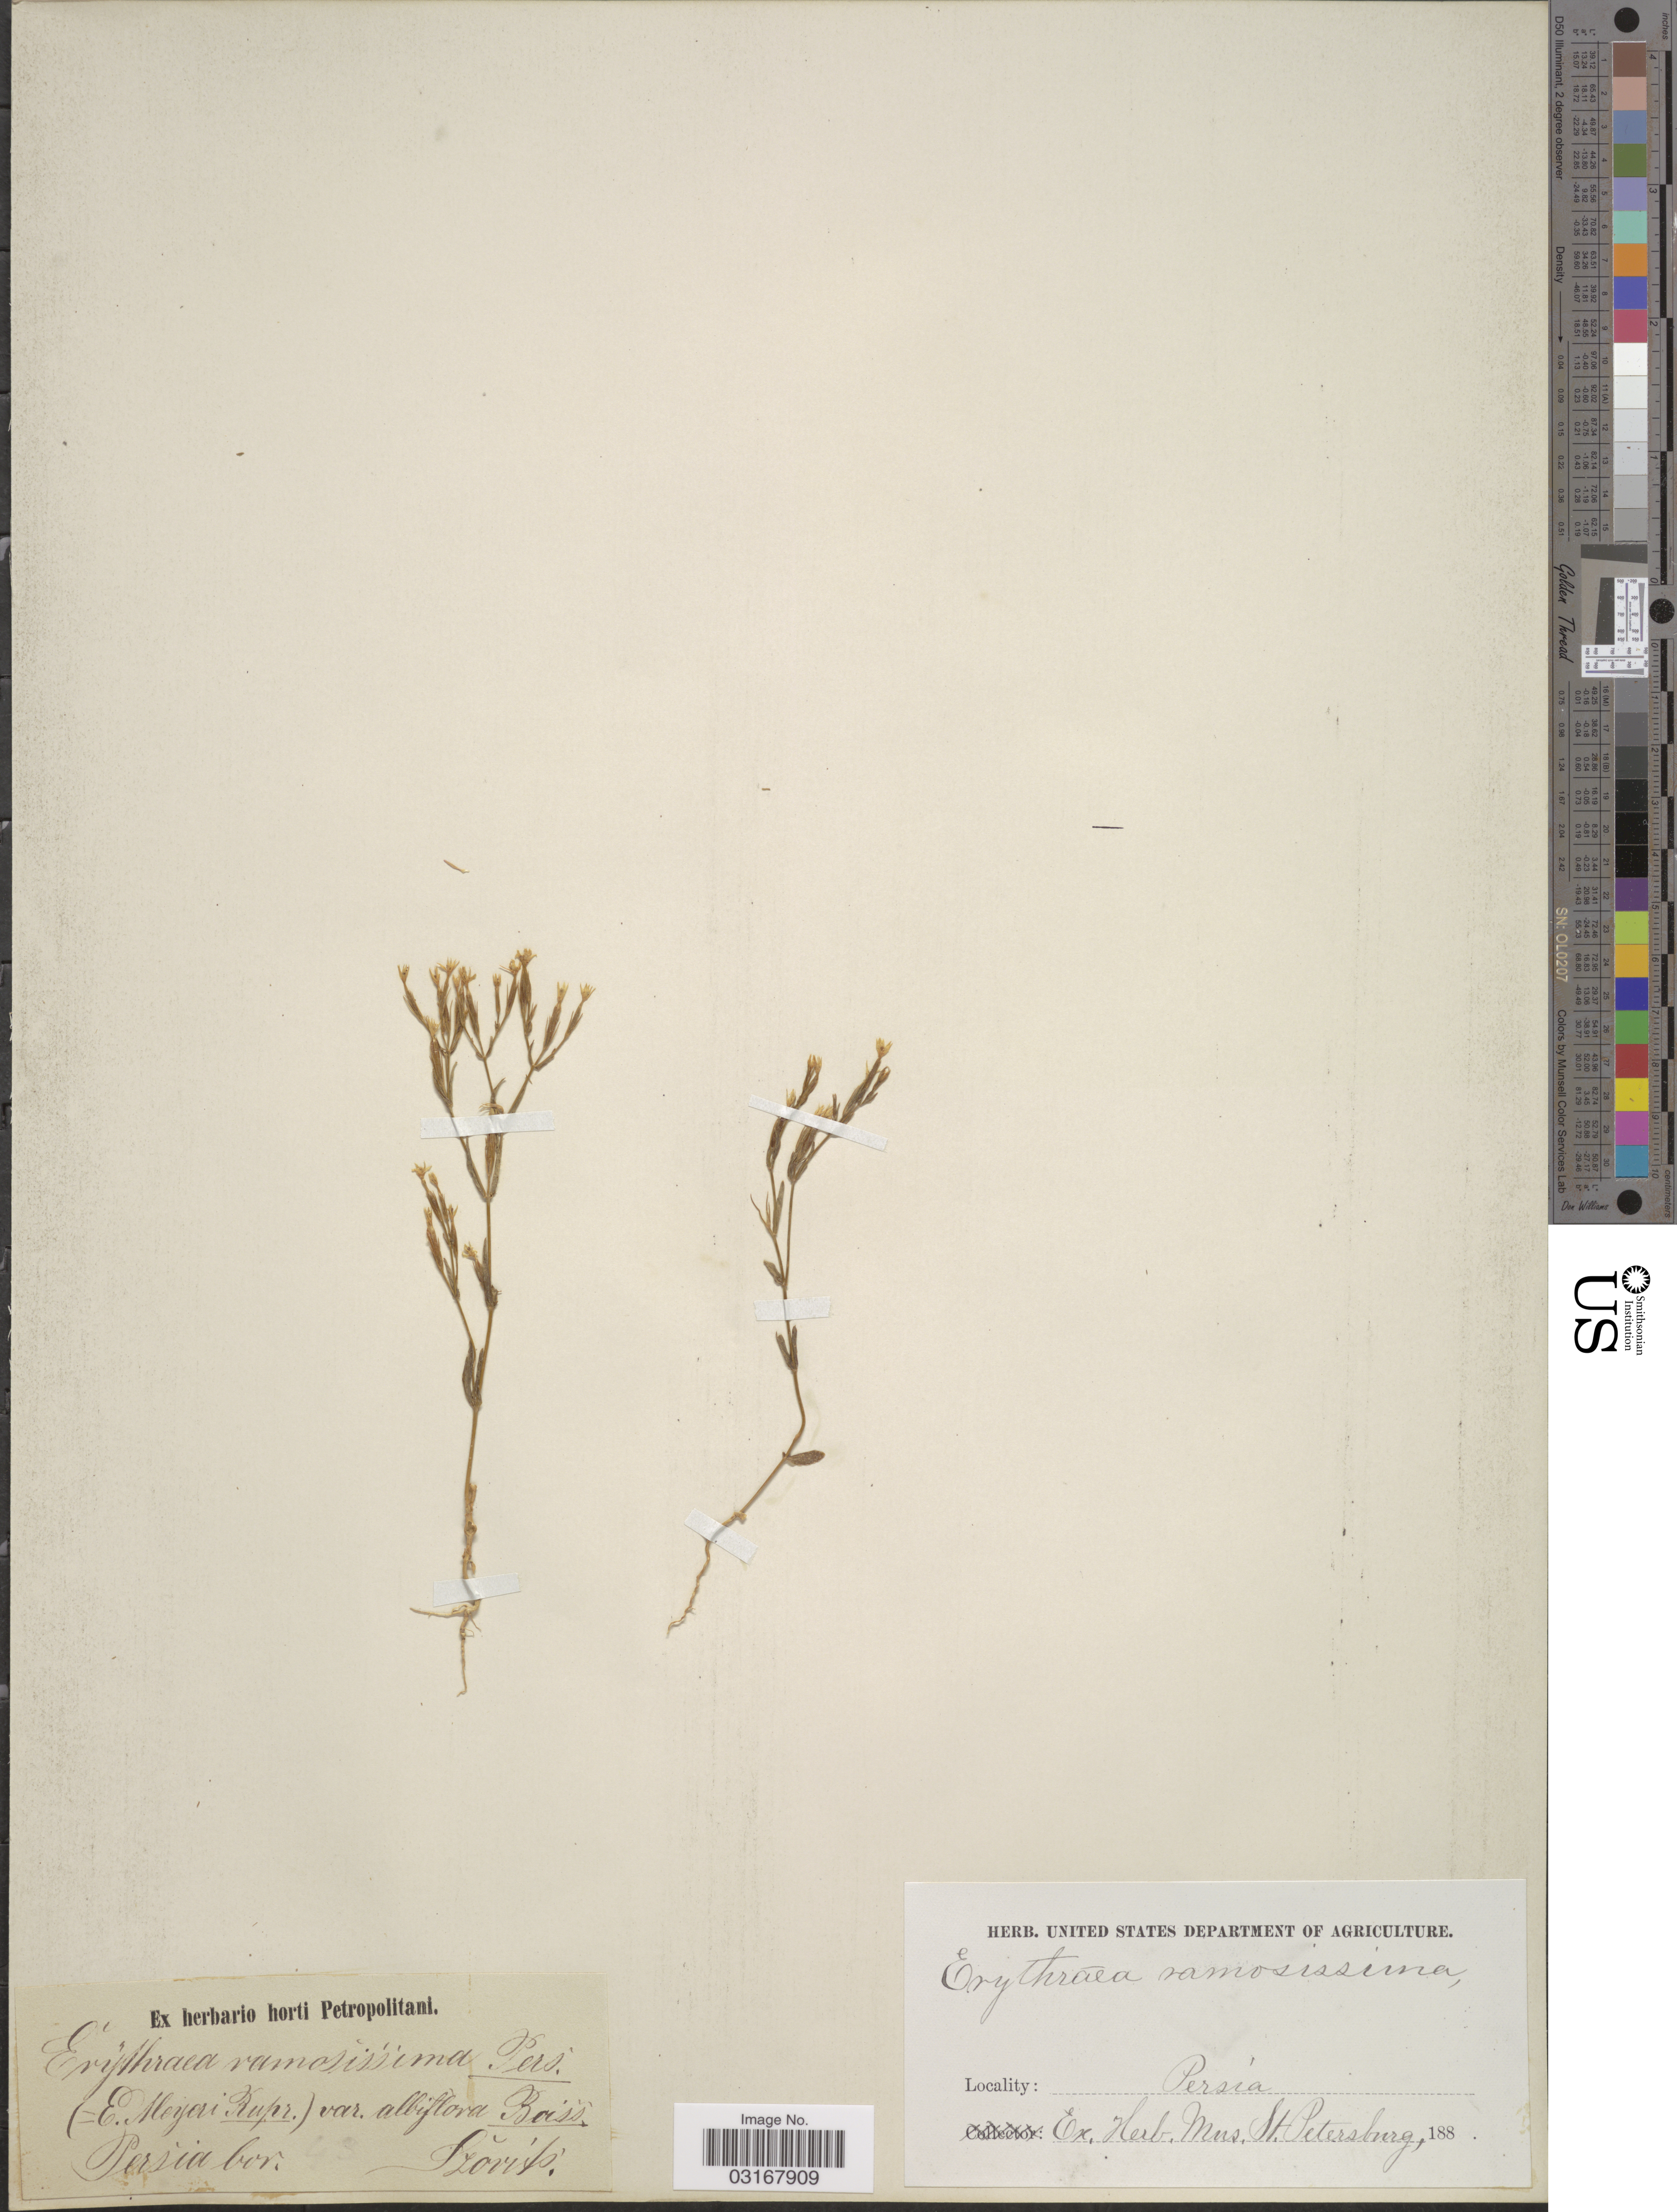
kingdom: Plantae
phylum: Tracheophyta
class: Magnoliopsida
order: Gentianales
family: Gentianaceae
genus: Centaurium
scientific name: Centaurium ramosissimum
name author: (Vill.) Druce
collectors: Szovits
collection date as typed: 188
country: Iran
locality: Persia bor.